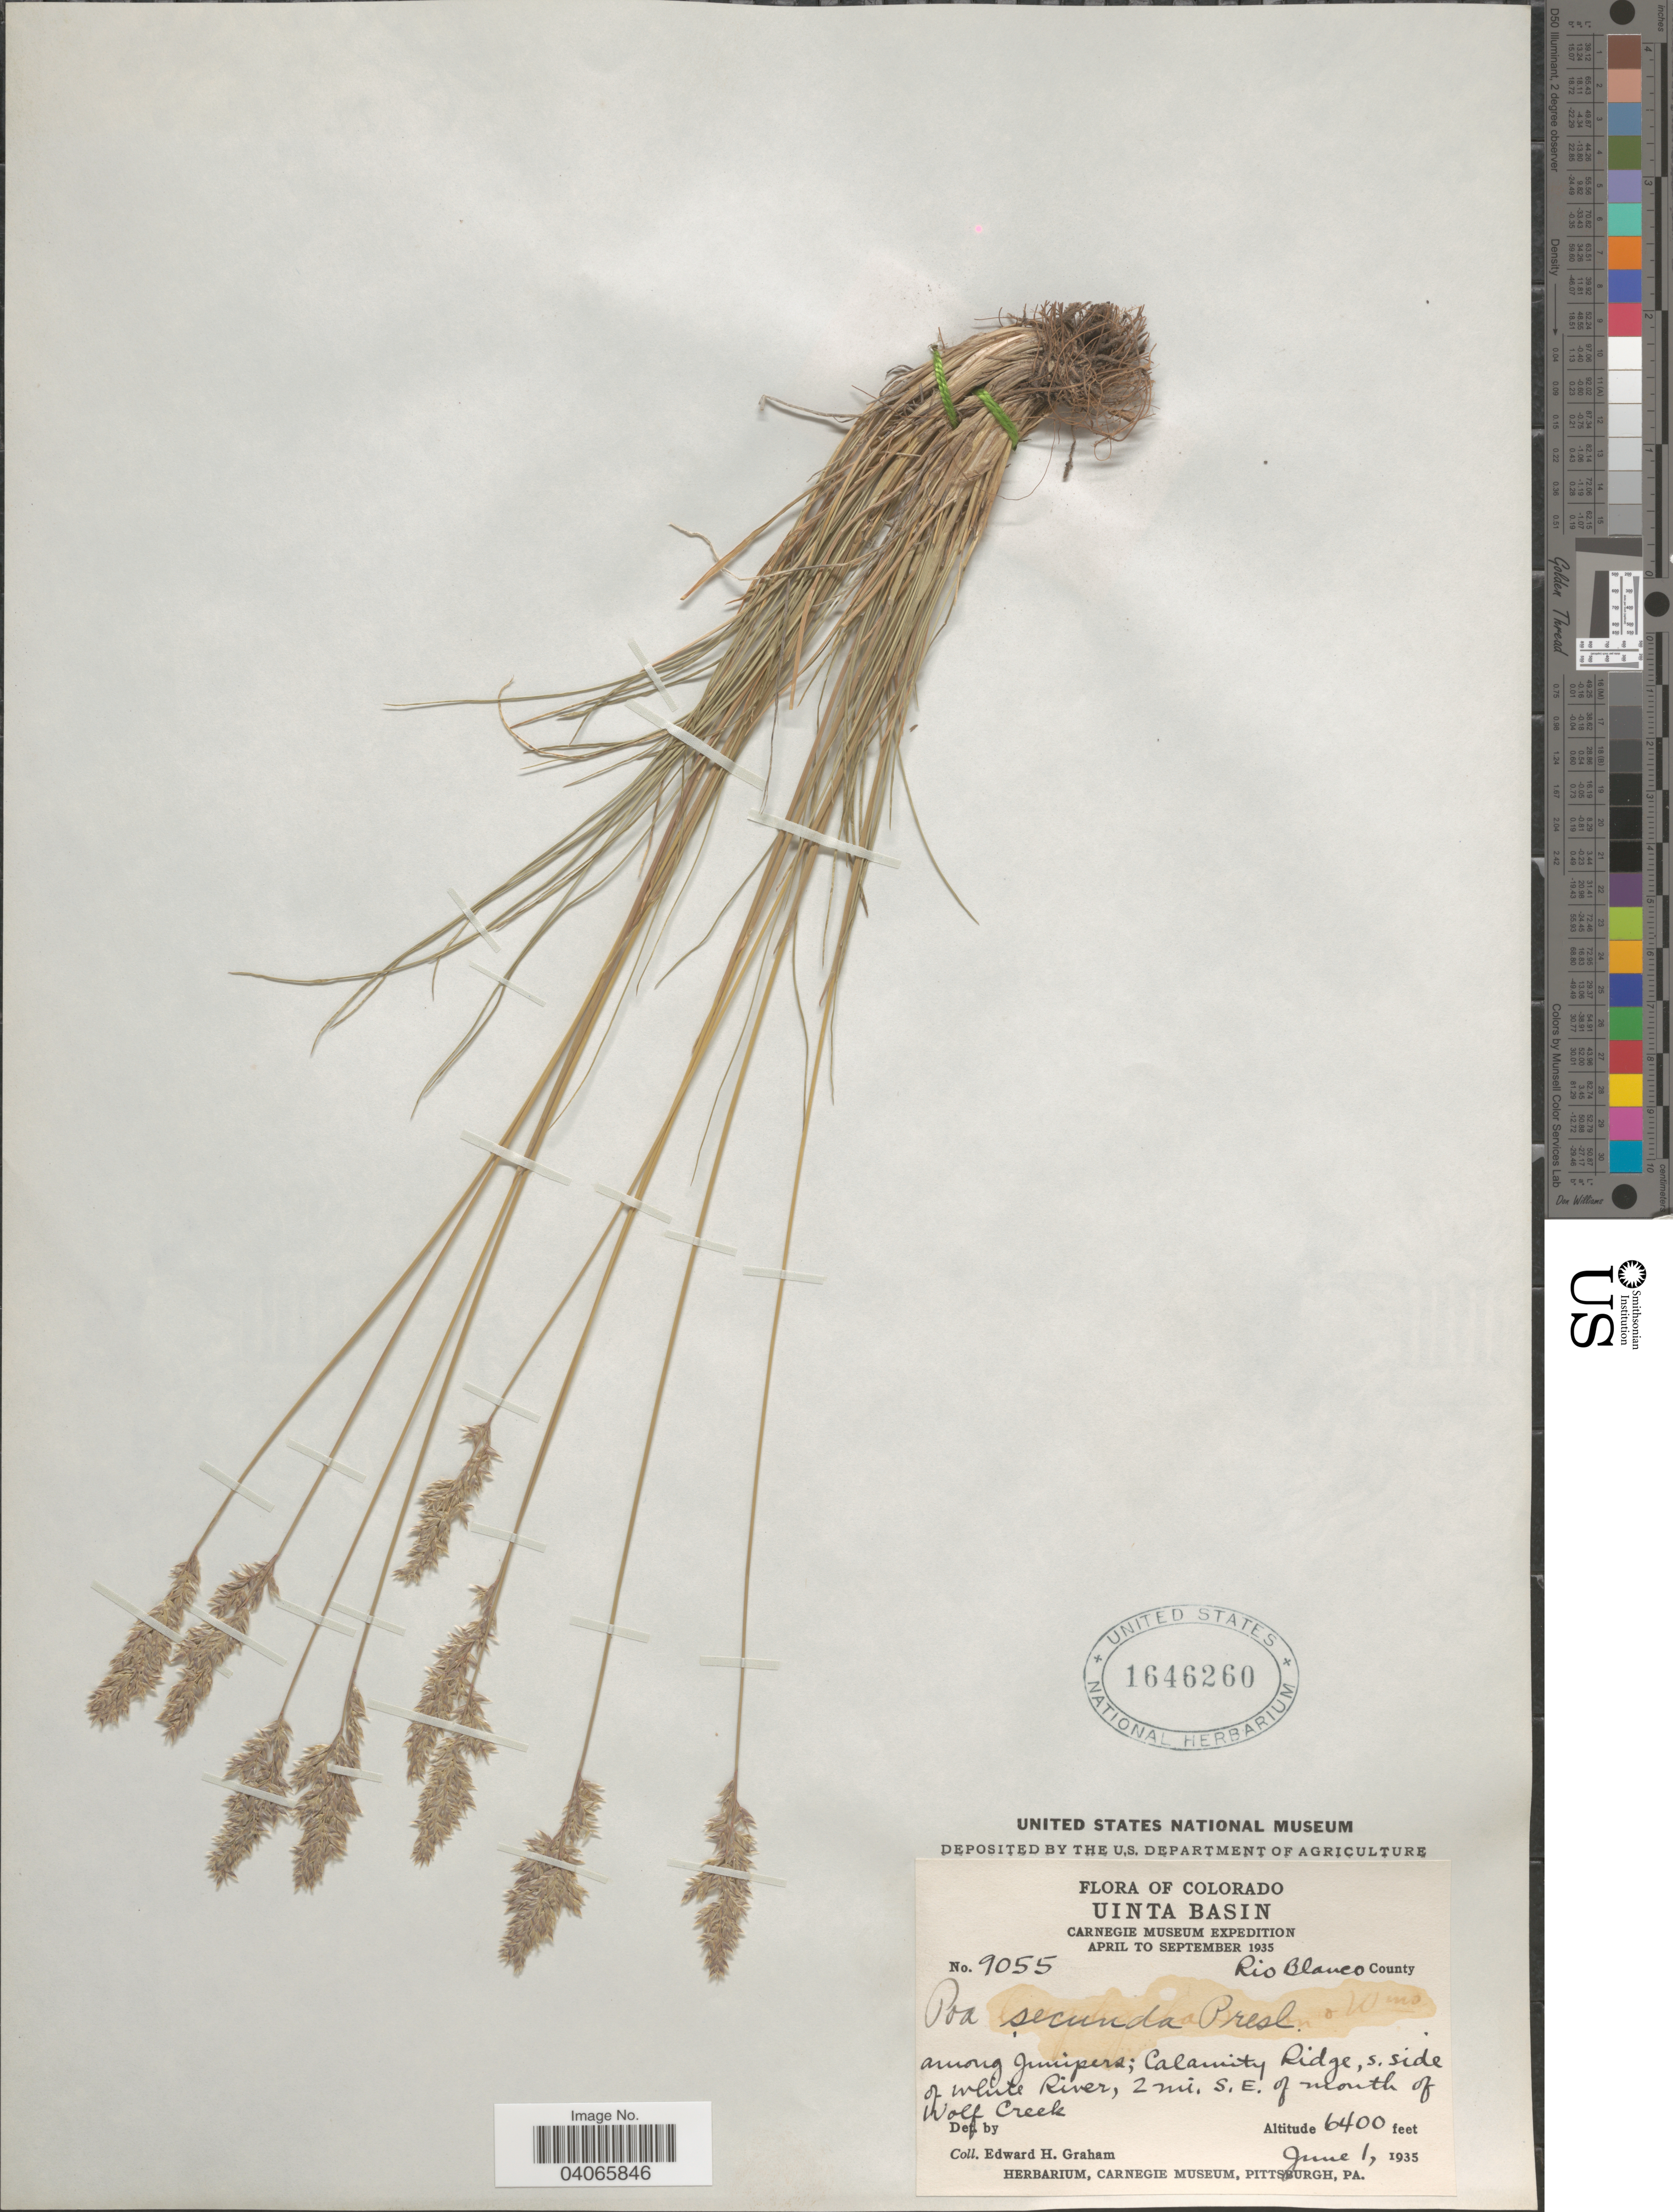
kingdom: Plantae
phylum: Tracheophyta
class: Liliopsida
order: Poales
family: Poaceae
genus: Poa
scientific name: Poa secunda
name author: J. Presl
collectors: E. H. Graham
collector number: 9055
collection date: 1935-06-01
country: United States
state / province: Colorado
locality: Uinta Basin. Carnegie Museum Expedition April to September 1935. Rio Blanco County. Calamity Ridge, s. side of White River, 2 mi. S.E. of mouth of Wolf Creek.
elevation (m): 1951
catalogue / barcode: US 1646260